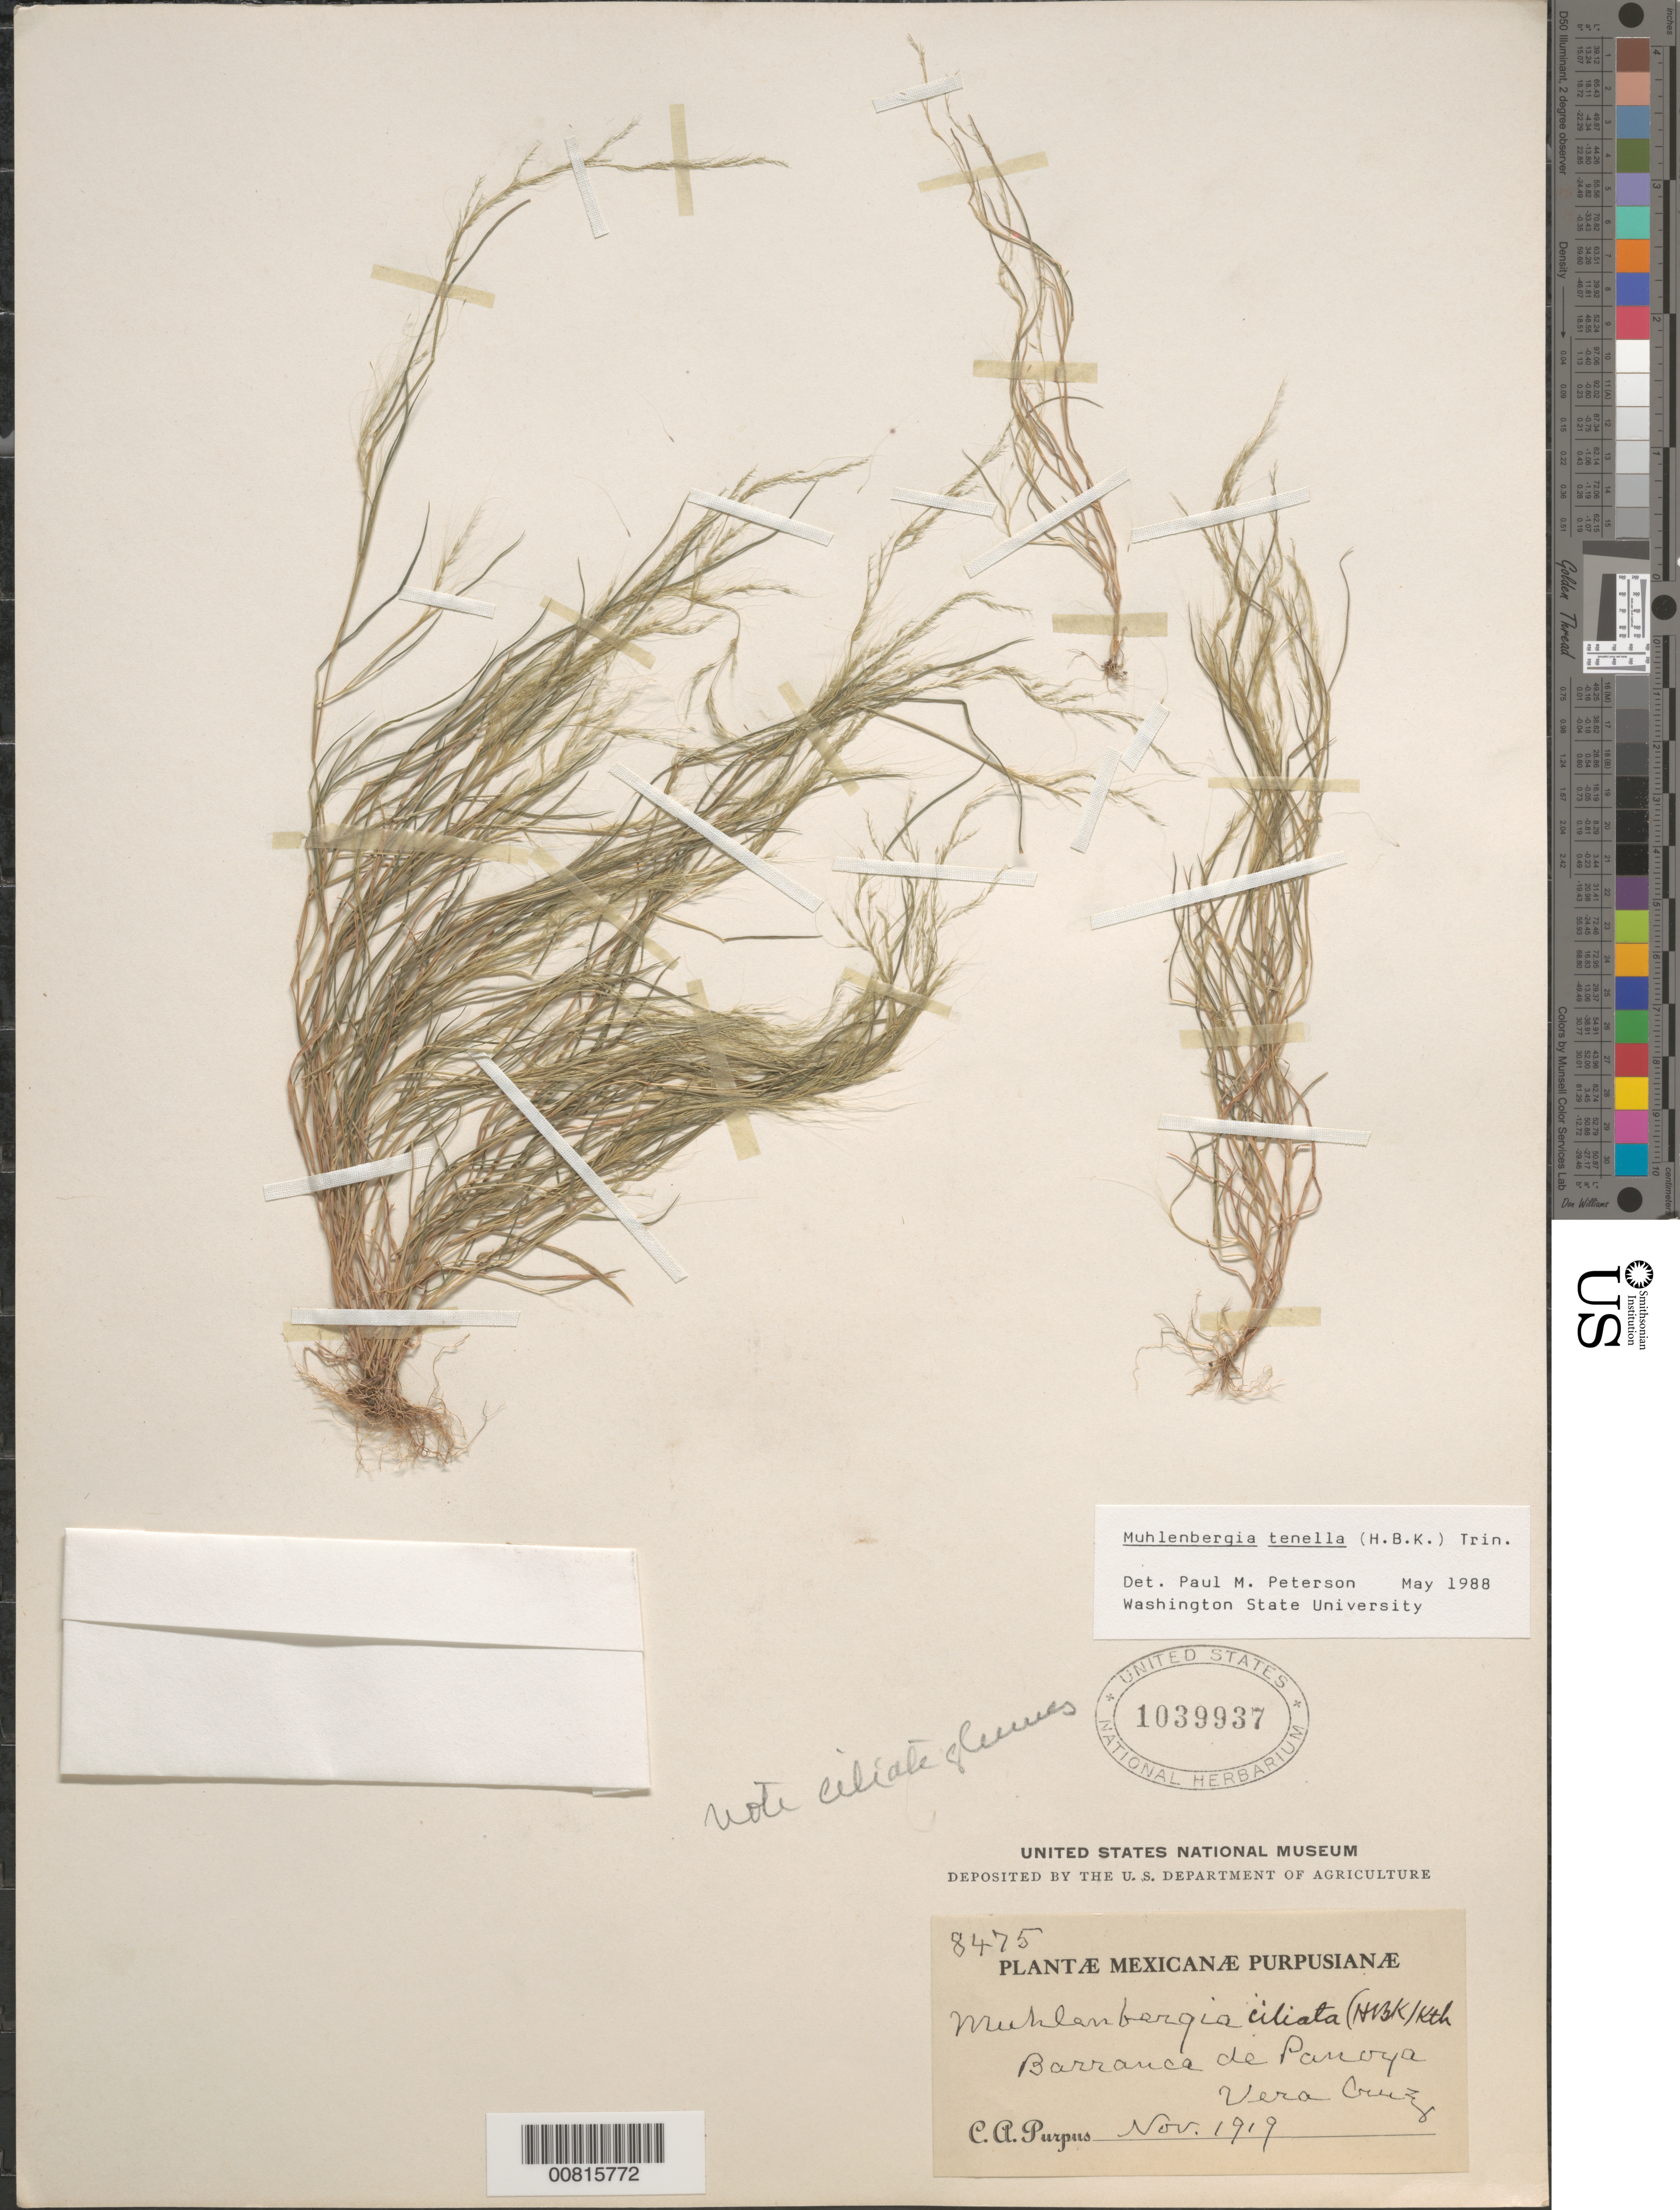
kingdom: Plantae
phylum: Tracheophyta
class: Liliopsida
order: Poales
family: Poaceae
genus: Muhlenbergia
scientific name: Muhlenbergia tenella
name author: (Kunth) Trin.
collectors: C. A. Purpus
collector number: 8475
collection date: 1919-11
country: Mexico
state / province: Veracruz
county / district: Comapa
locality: Barranca de Panoaya, 1.5 km al NE de El Coyol, mpio. Comapa, Ver)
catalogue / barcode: US 1039937